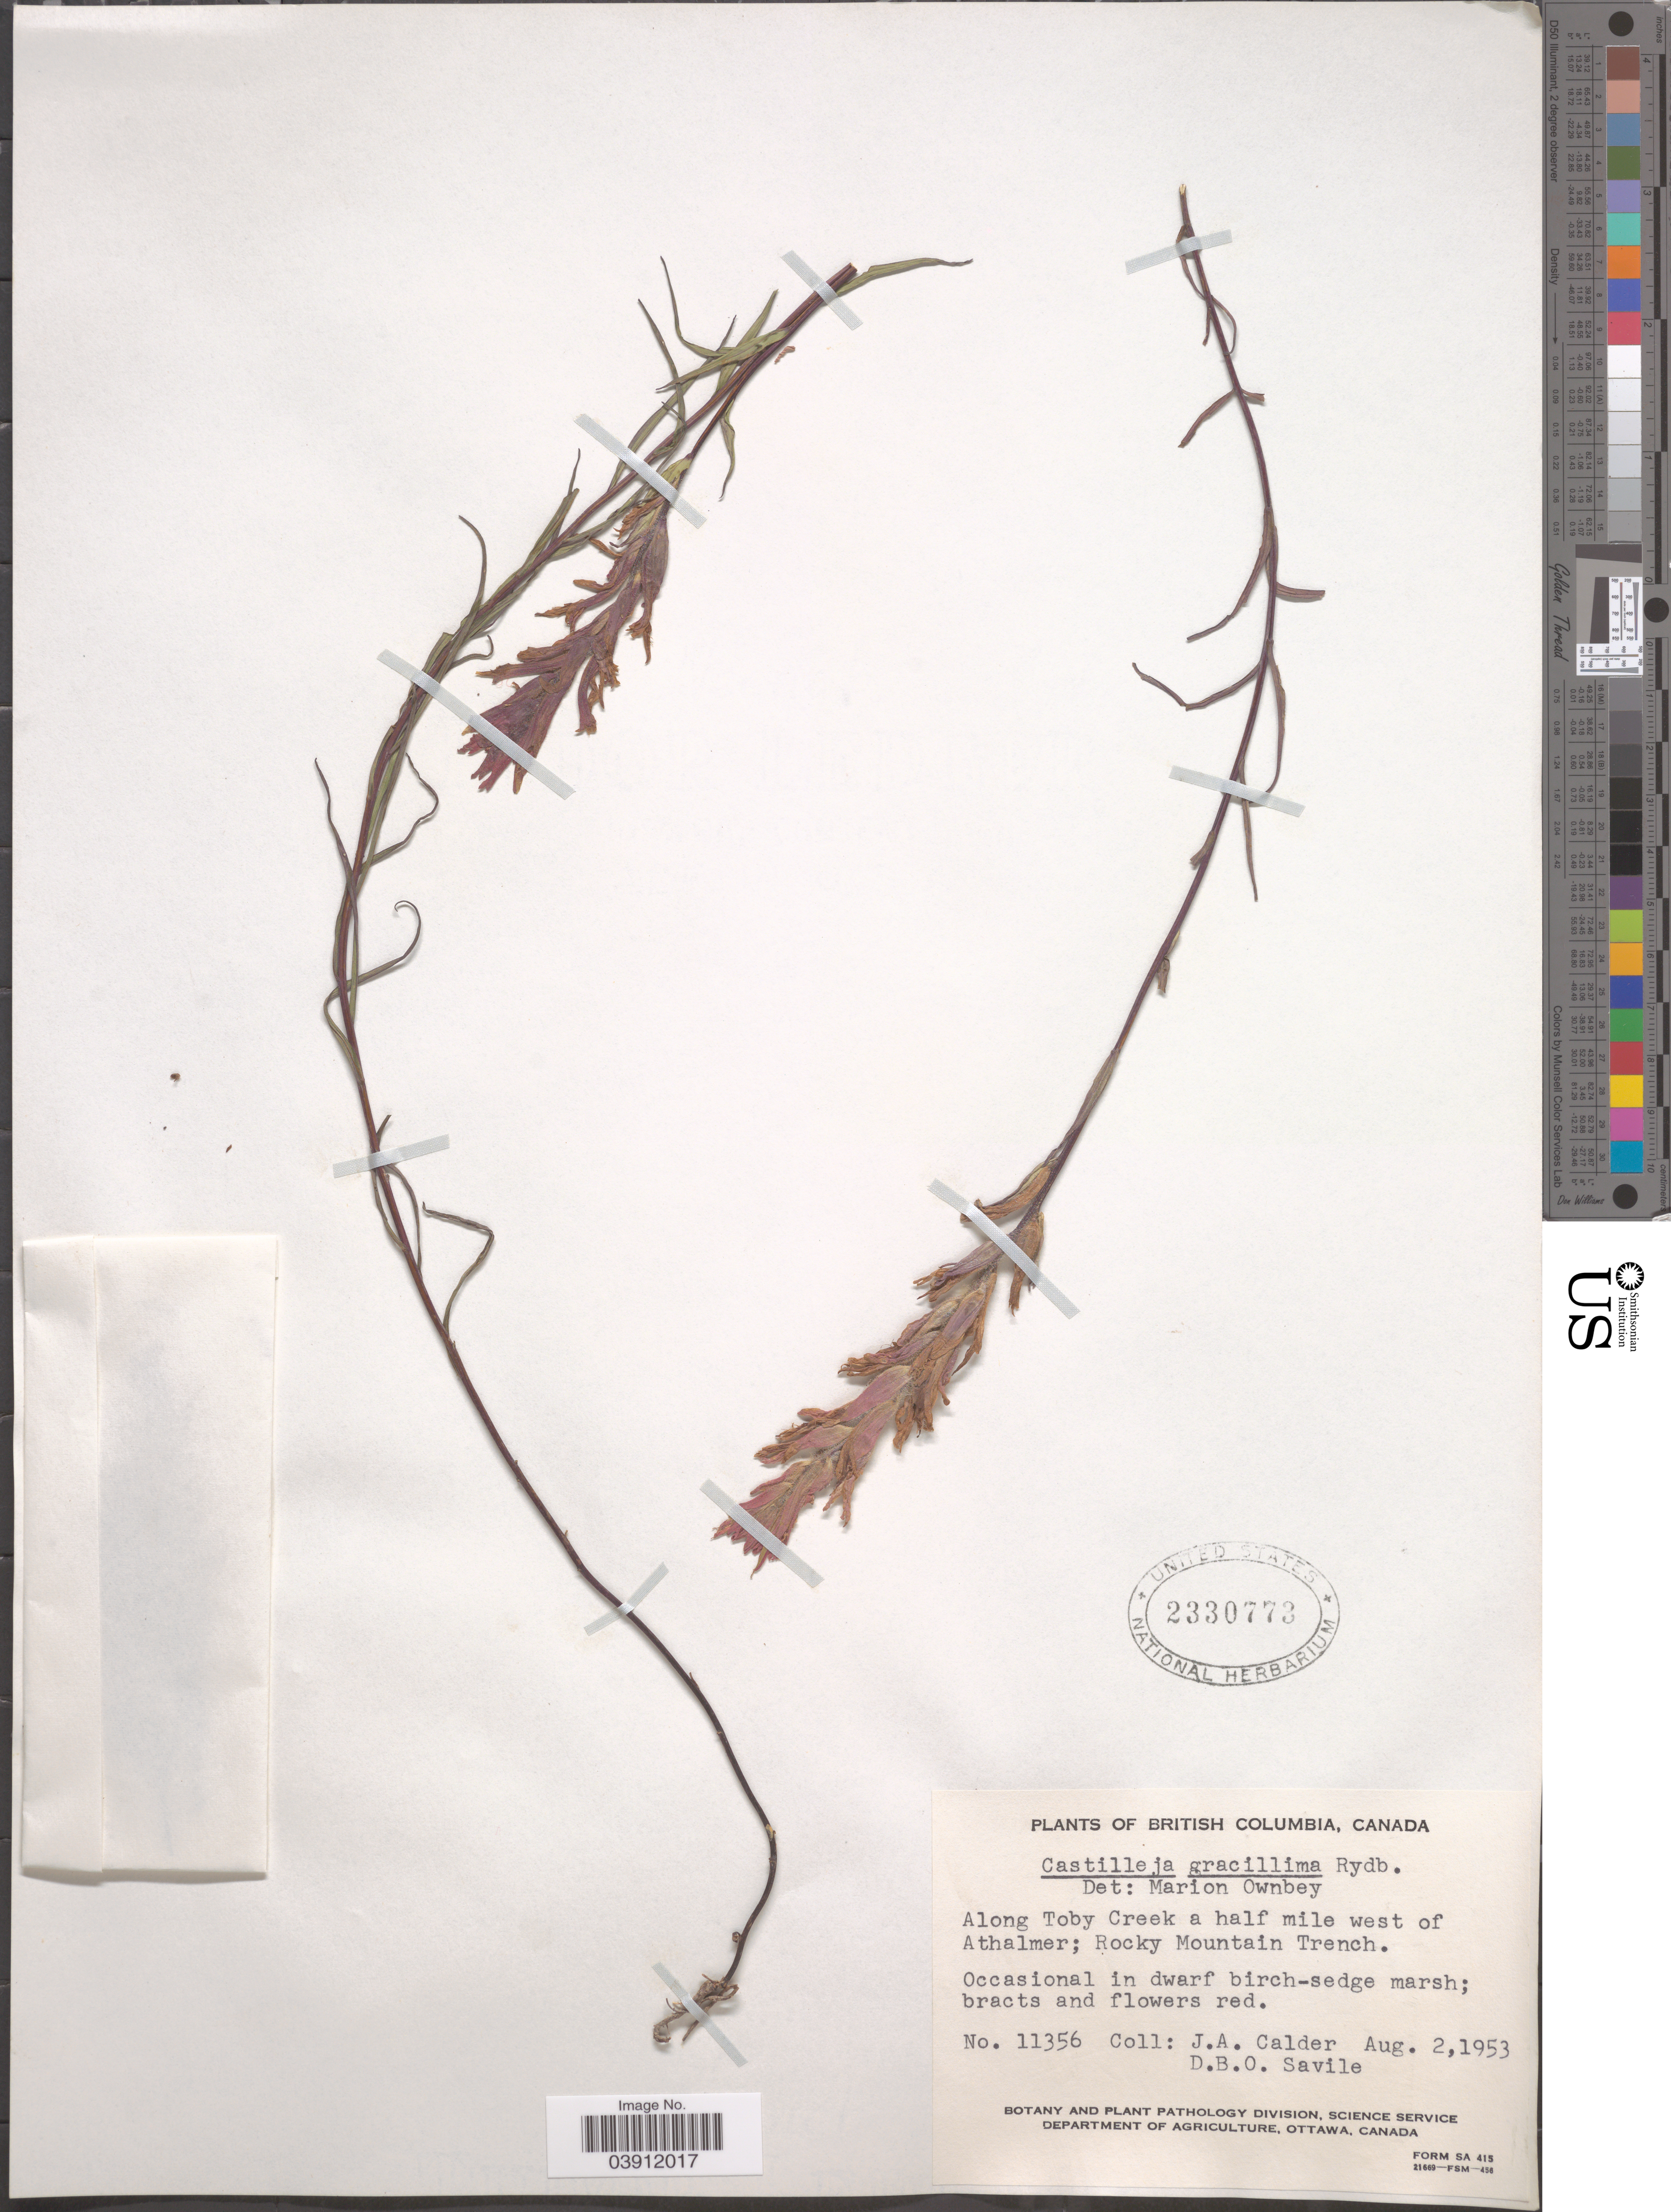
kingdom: Plantae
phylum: Tracheophyta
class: Magnoliopsida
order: Lamiales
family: Orobanchaceae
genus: Castilleja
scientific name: Castilleja gracillima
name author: Rydb.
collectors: J. A. Calder & D. Savile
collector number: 11356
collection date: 1953-08-02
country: Canada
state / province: British Columbia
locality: Along Toby Creek a half mile west of Athalmer; Rocky Mountain Trench.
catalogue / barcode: US 2330773